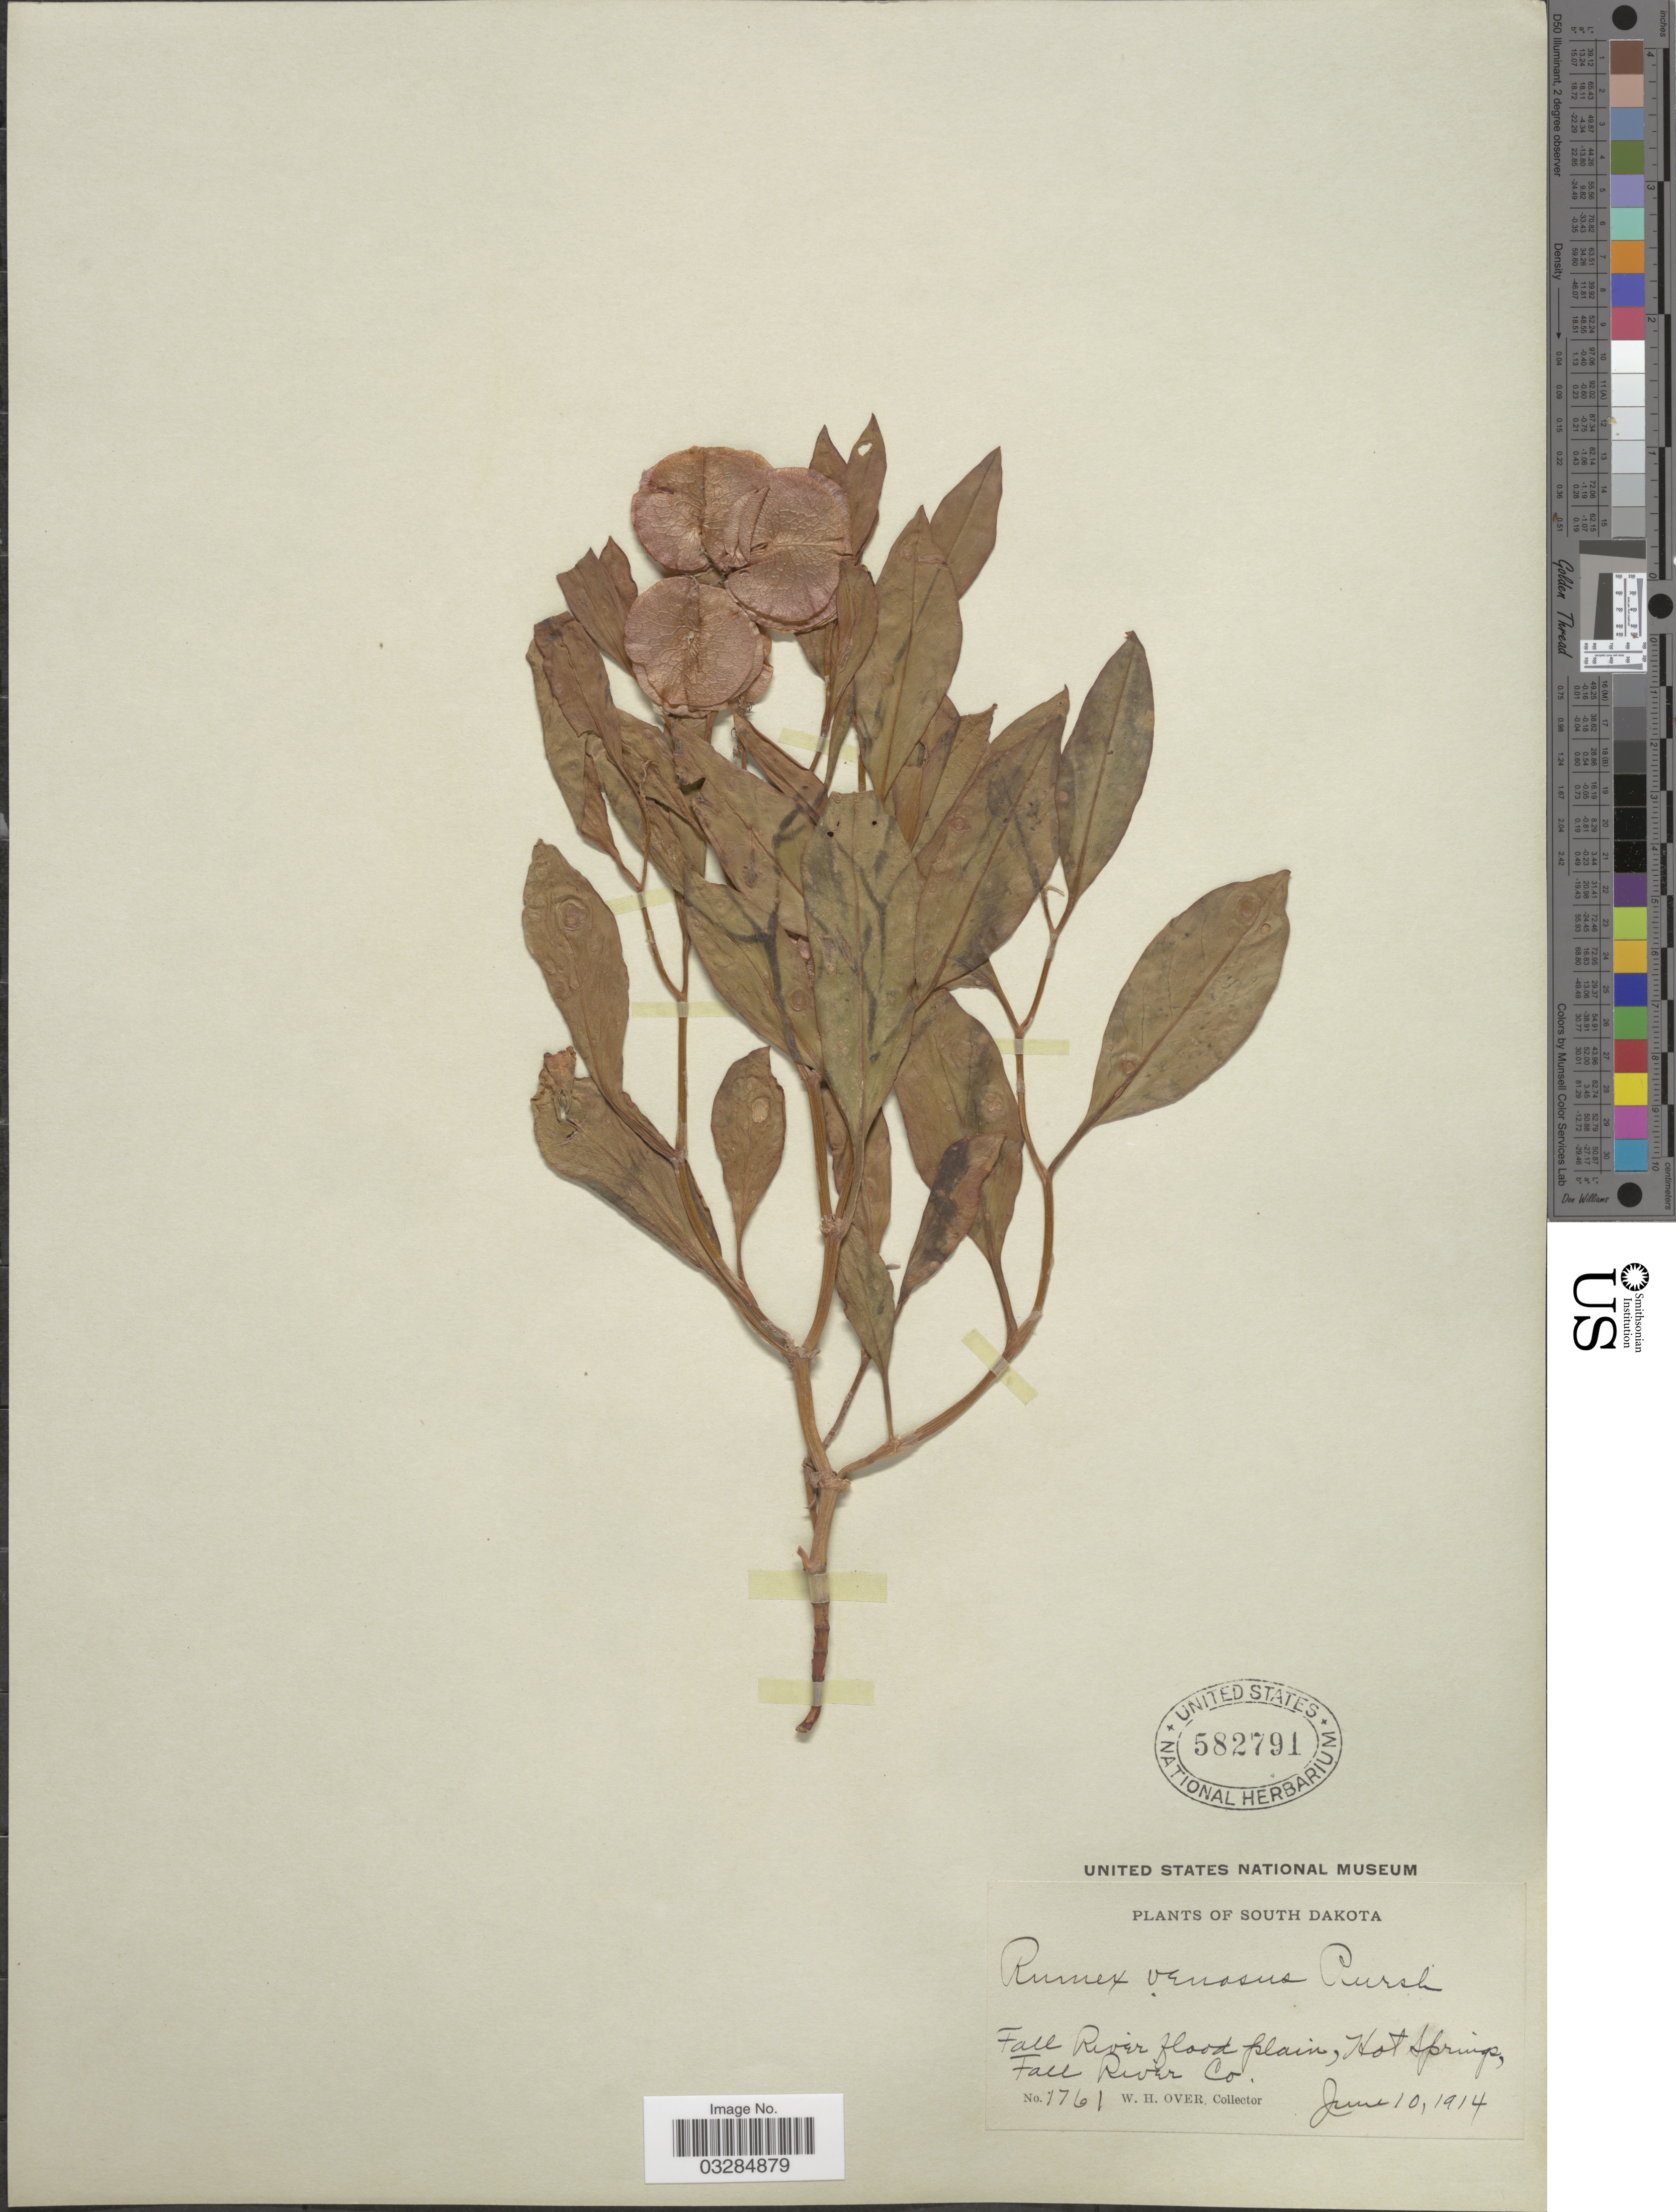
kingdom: Plantae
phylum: Tracheophyta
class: Magnoliopsida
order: Caryophyllales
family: Polygonaceae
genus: Rumex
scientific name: Rumex venosus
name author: Pursh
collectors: W. Over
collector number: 1761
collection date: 1914-06-10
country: United States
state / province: South Dakota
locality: Fall River flood plain, Hot Springs, Fall River Co.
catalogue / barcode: US 582791